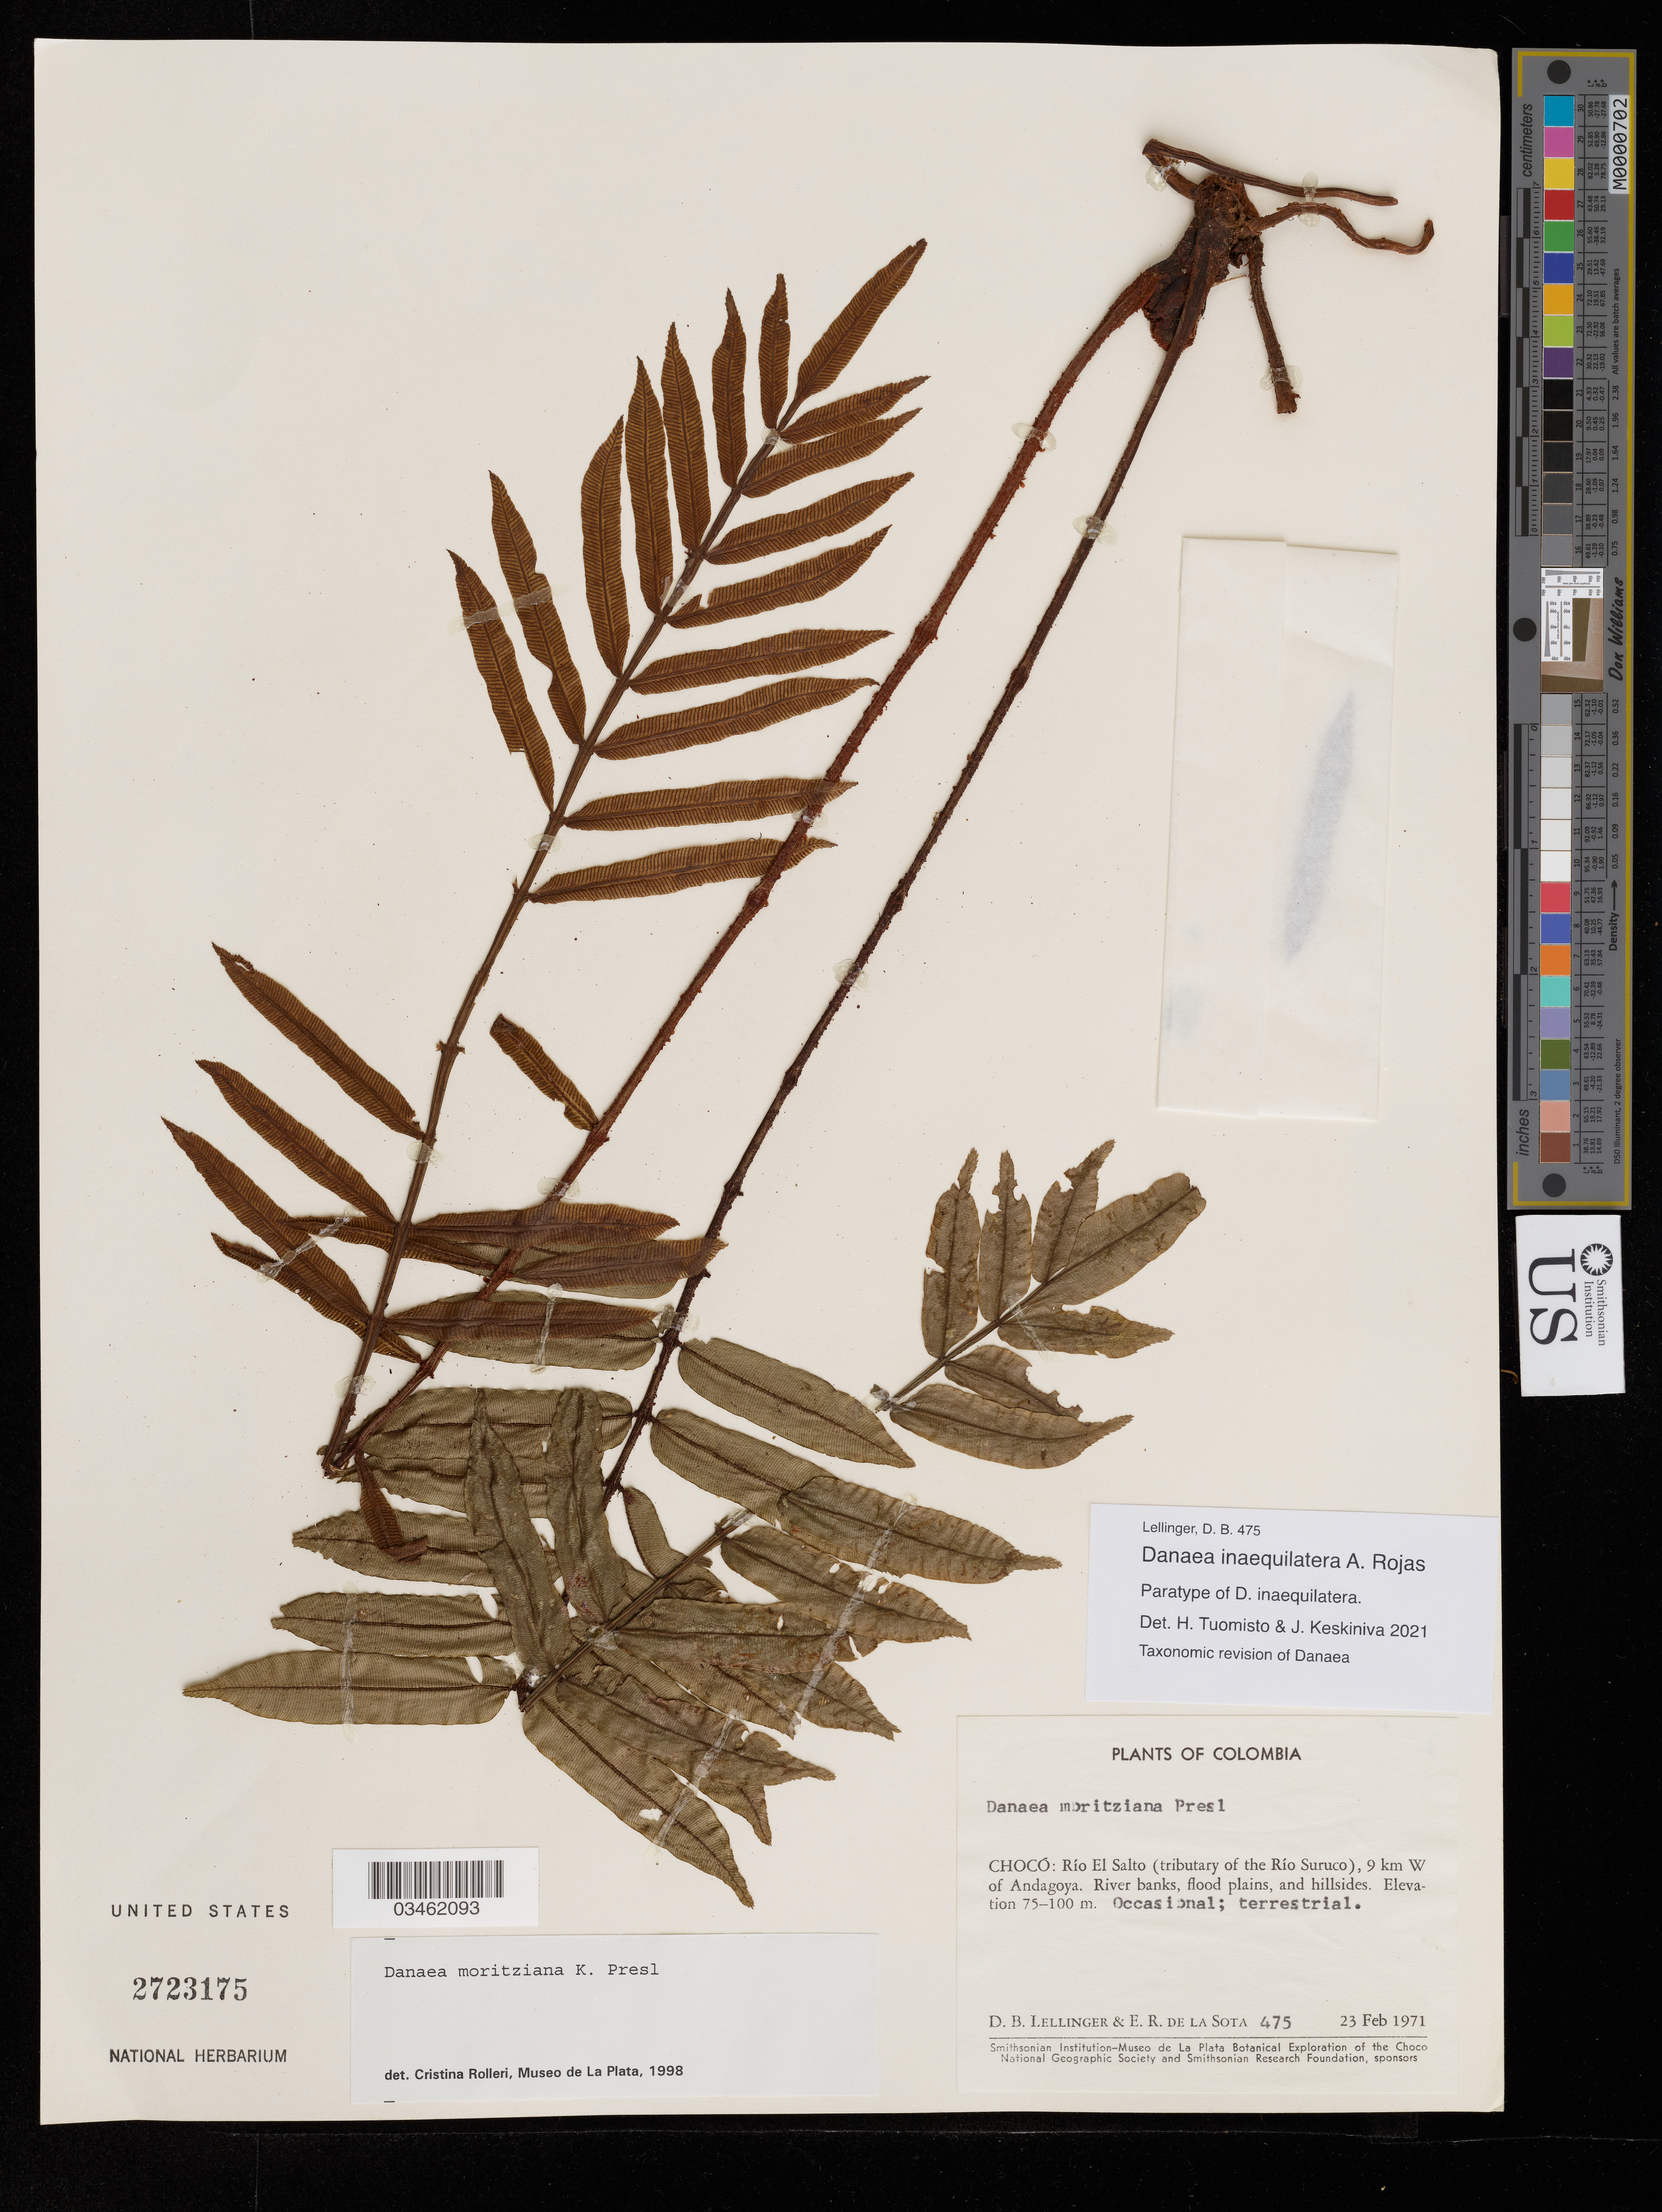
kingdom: Plantae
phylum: Tracheophyta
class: Polypodiopsida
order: Marattiales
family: Marattiaceae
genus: Danaea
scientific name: Danaea inaequilatera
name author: A. Rojas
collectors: D. B. Lellinger & E. R. de la Sota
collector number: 475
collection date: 1971-02-23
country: Colombia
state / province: Chocó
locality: Río El Salto (tributary of the Río Suruco), 9 km W of Andagoya.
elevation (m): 75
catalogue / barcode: US 2723175